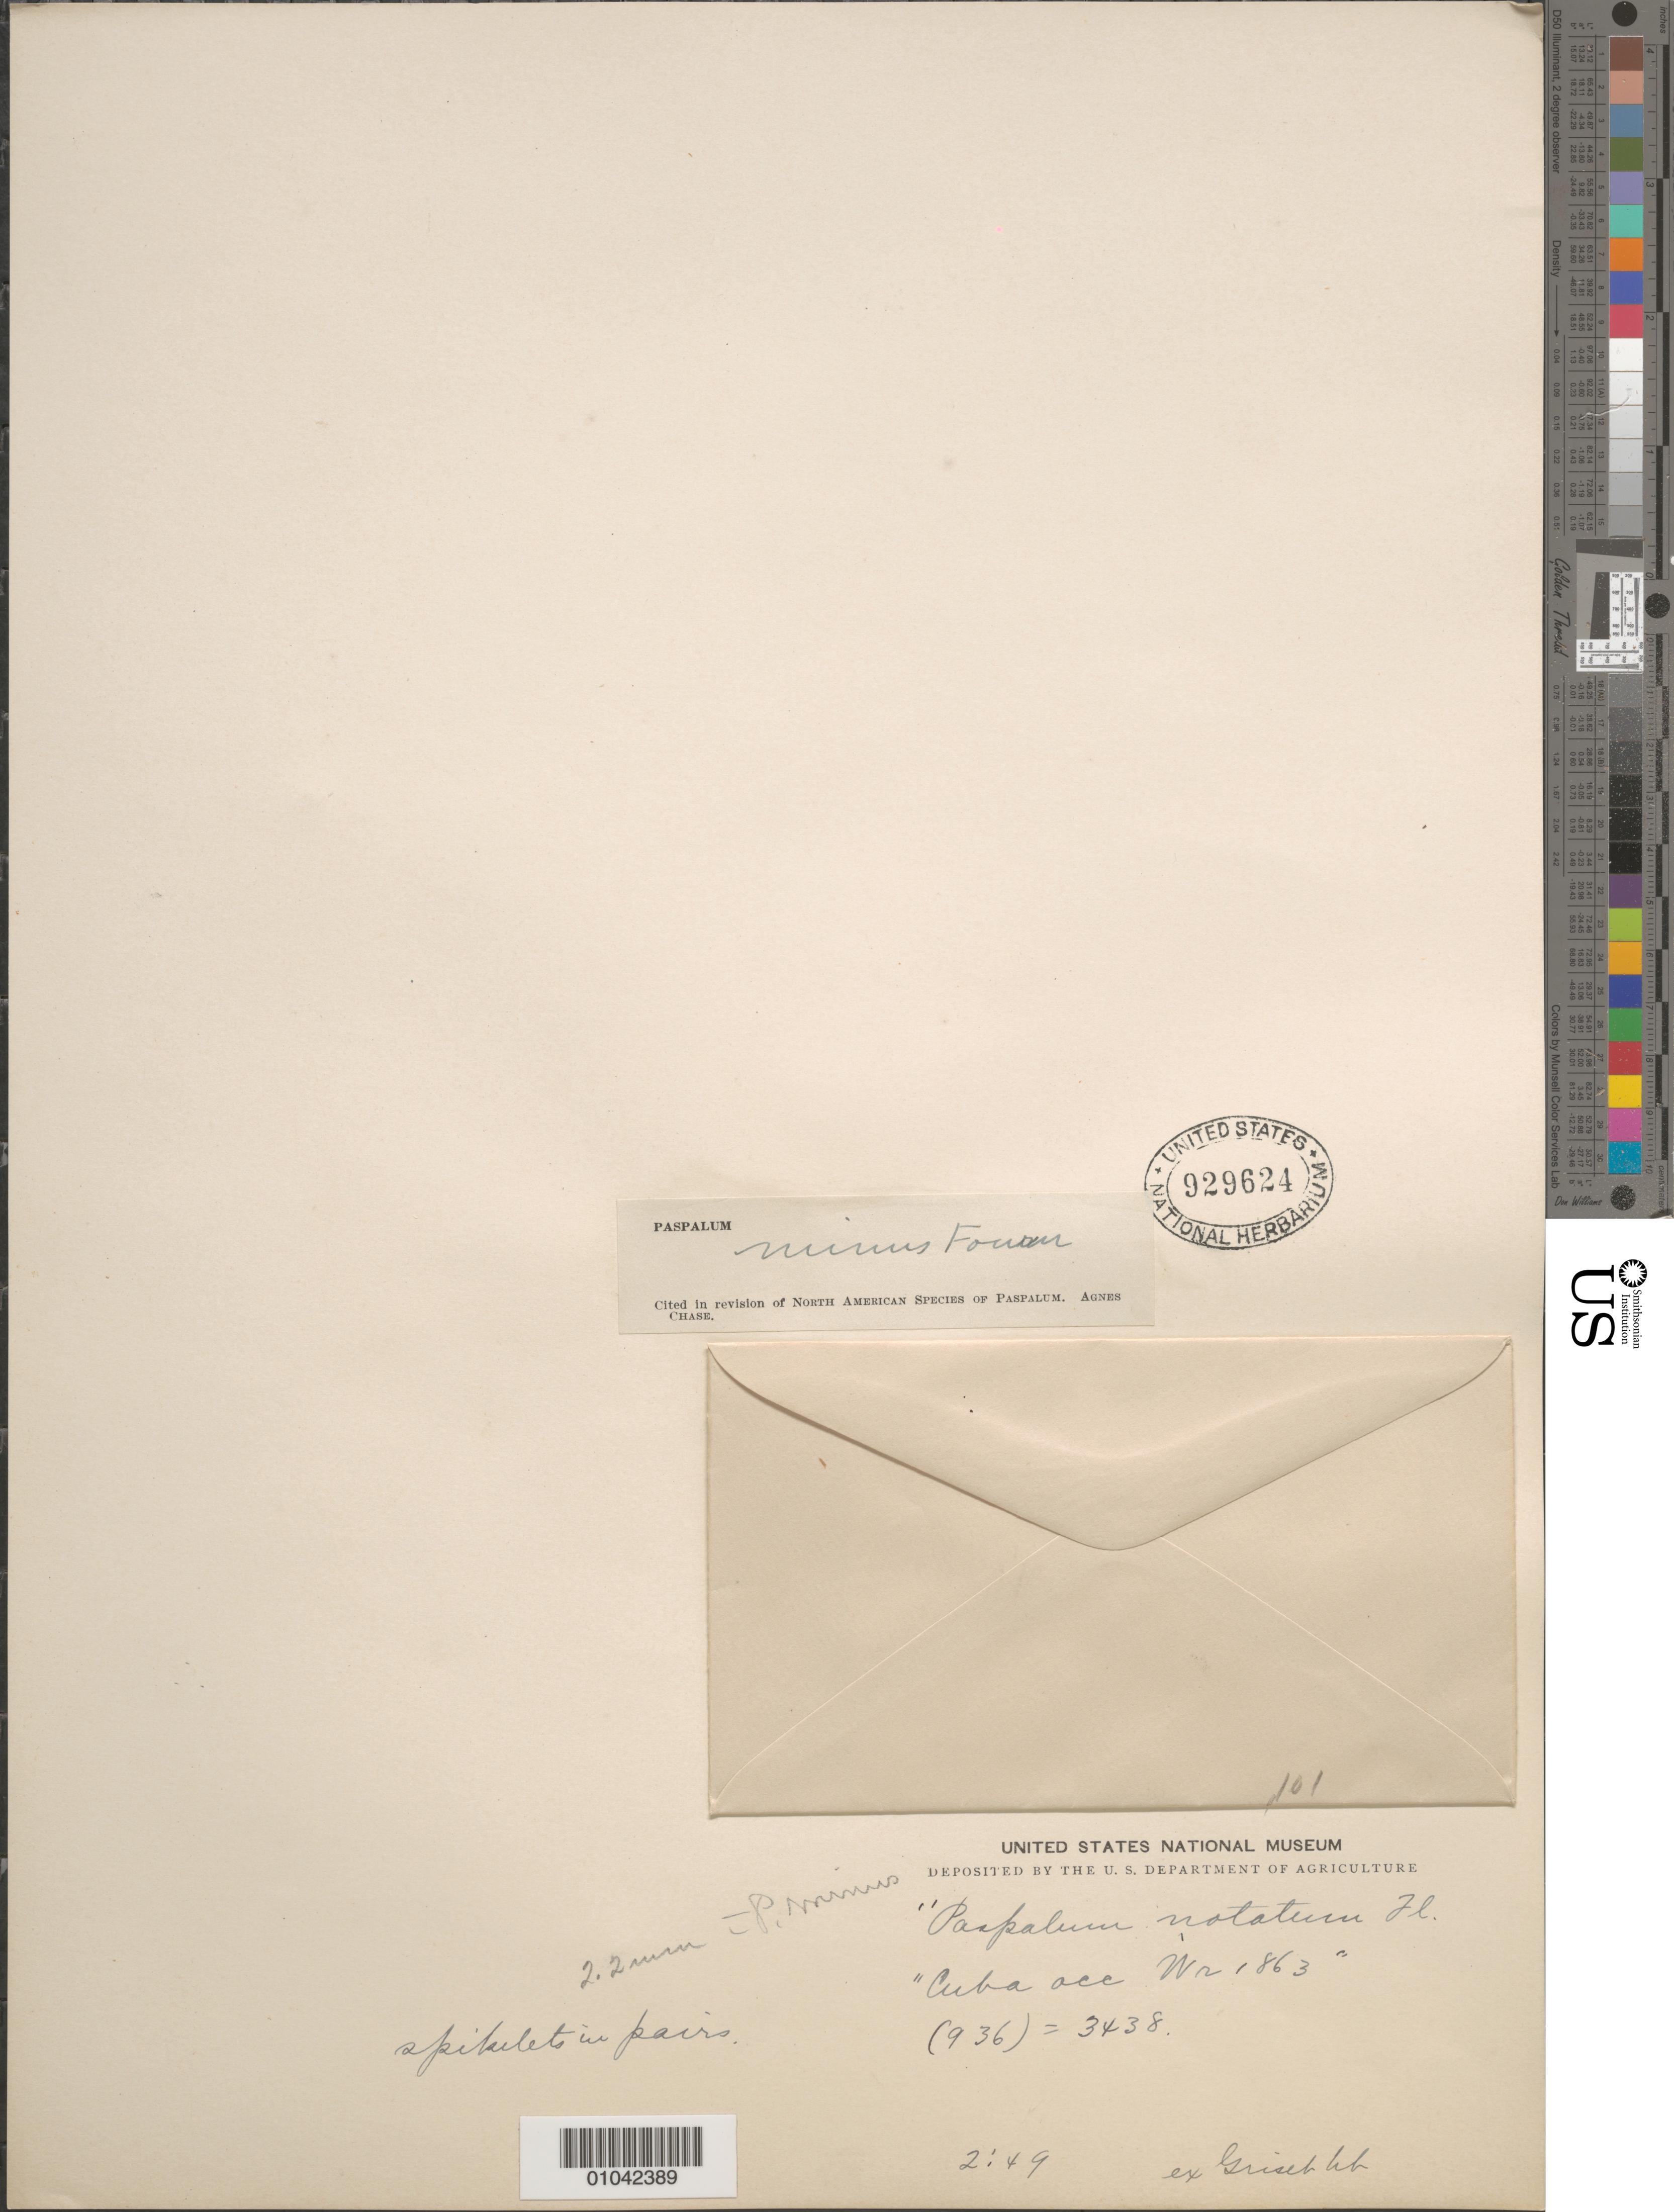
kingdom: Plantae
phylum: Tracheophyta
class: Liliopsida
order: Poales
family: Poaceae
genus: Paspalum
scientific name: Paspalum minus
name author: E. Fourn.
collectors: C. Wright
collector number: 3438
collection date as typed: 1863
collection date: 1863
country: Cuba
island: Cuba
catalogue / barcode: US 929624